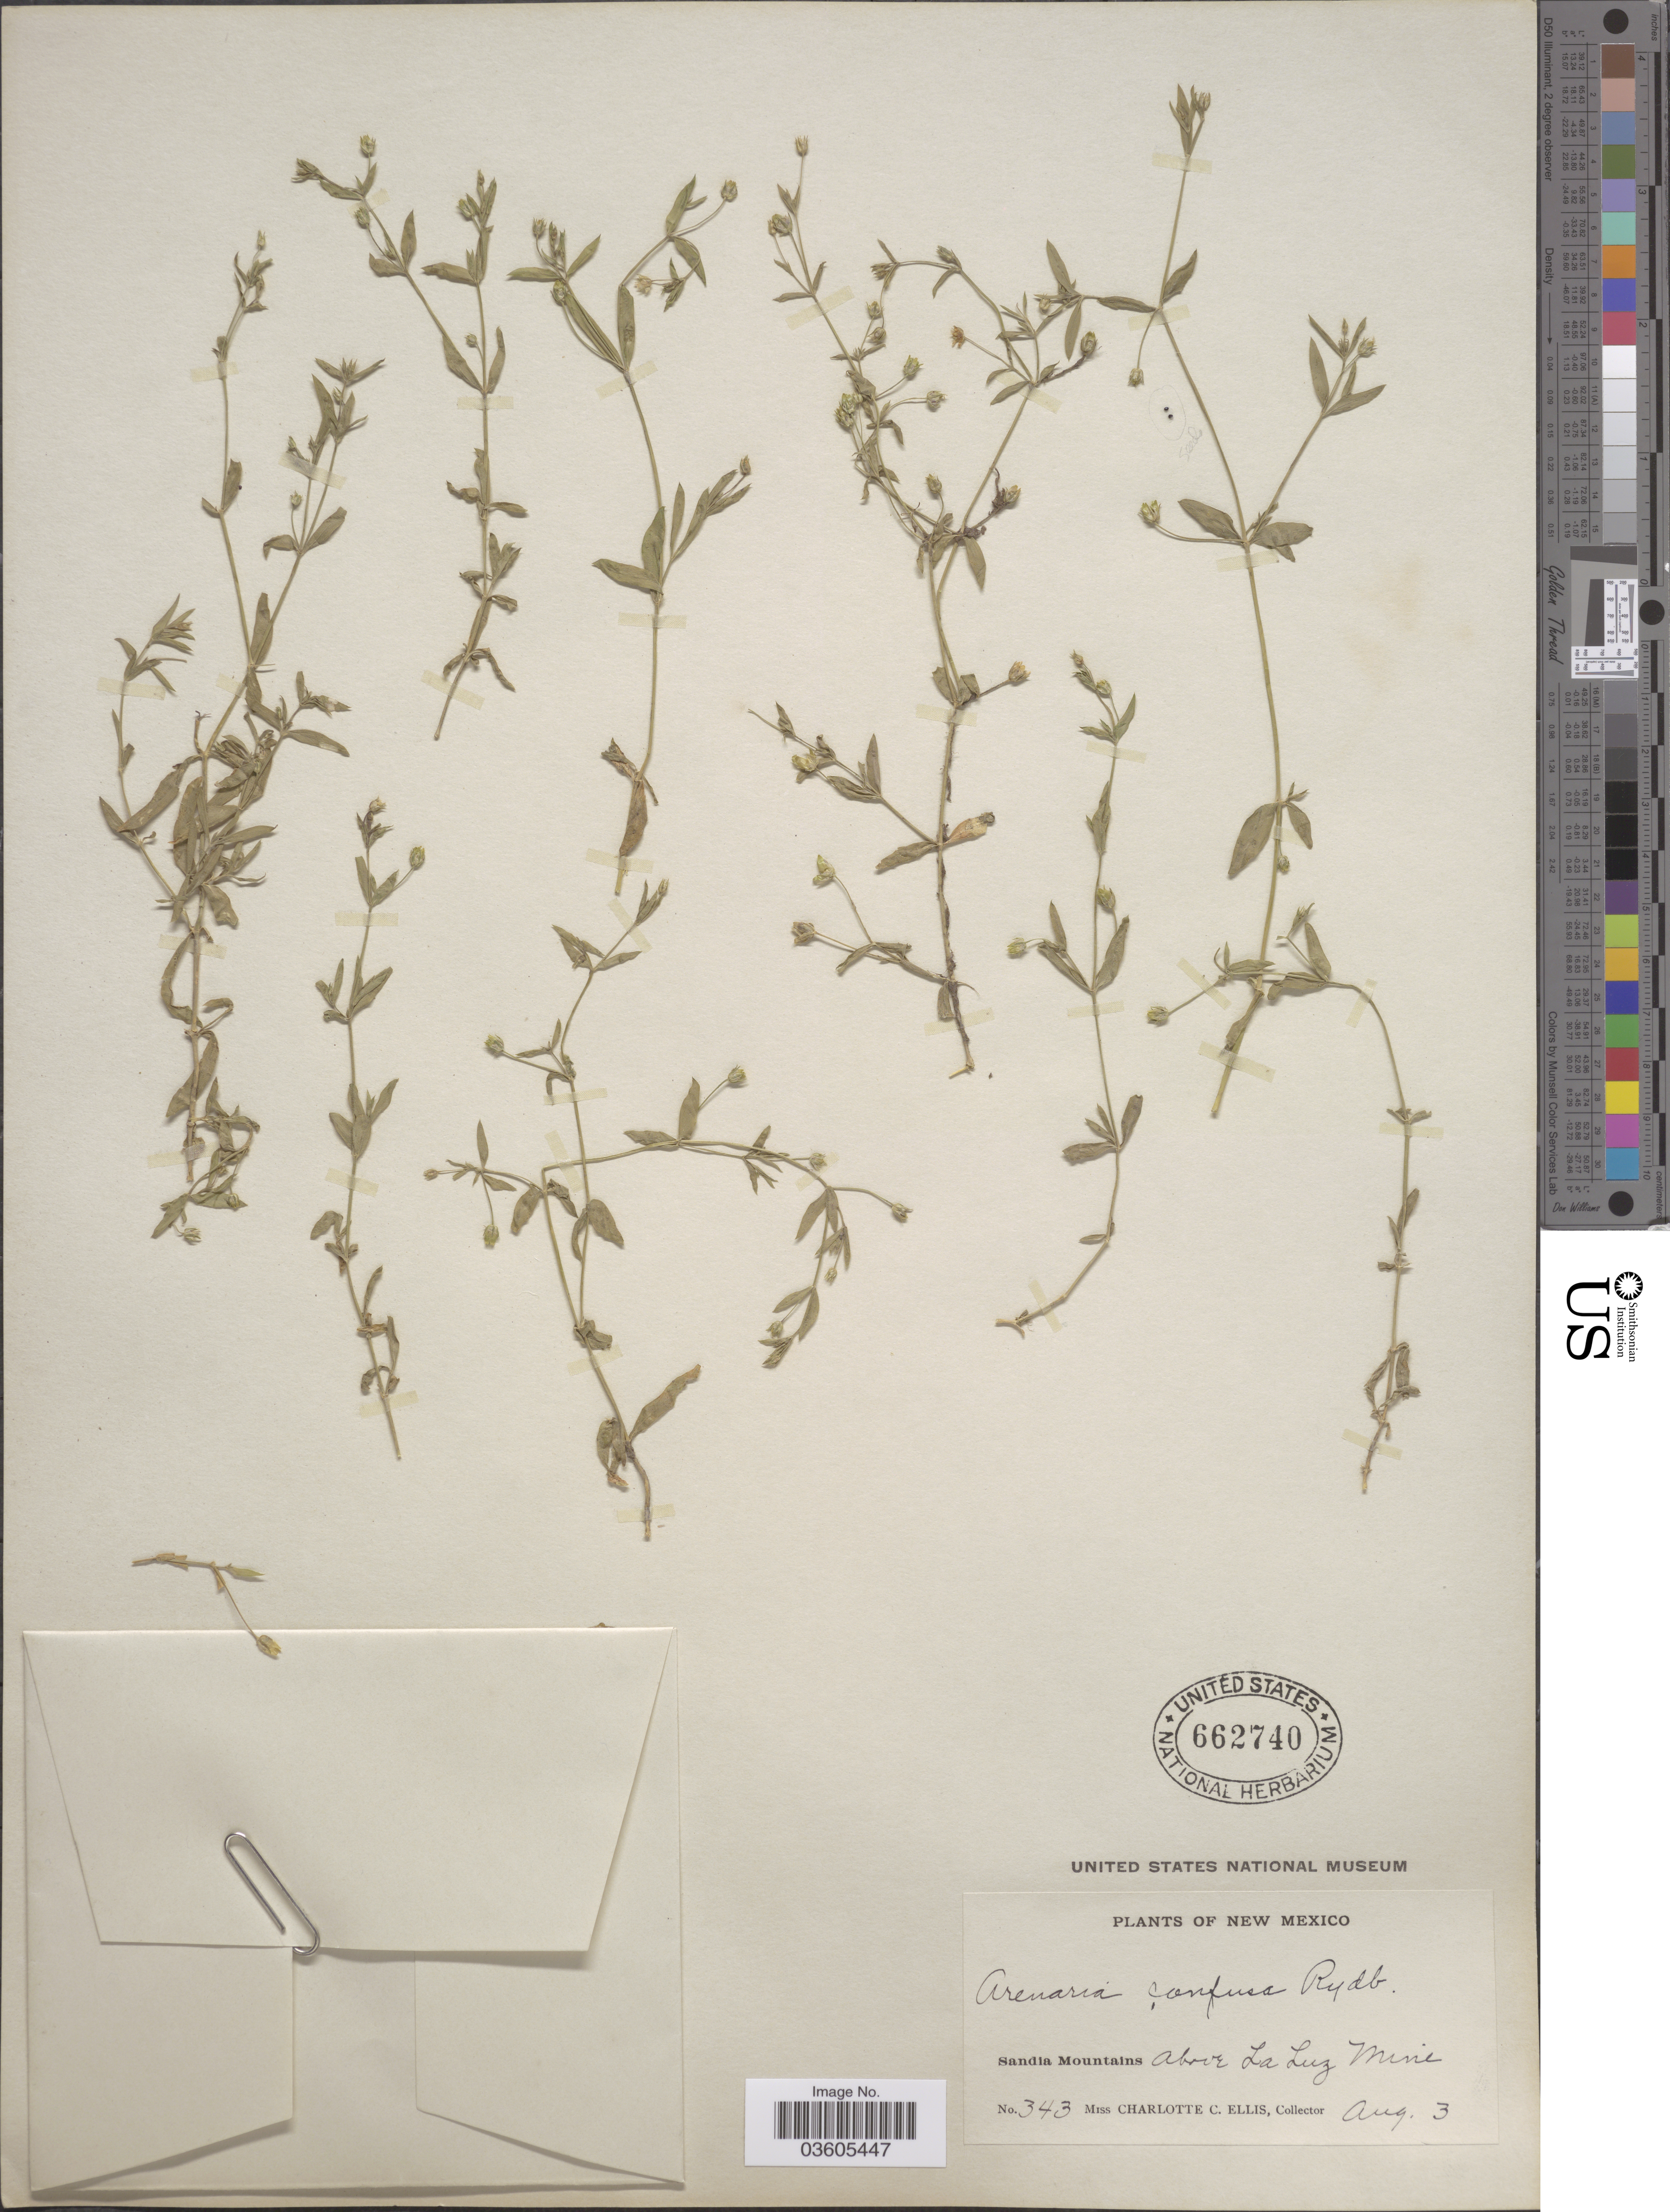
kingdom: Plantae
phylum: Tracheophyta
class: Magnoliopsida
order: Caryophyllales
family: Caryophyllaceae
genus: Arenaria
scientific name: Arenaria confusa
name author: Rydb.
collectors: C. C. Ellis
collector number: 343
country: United States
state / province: New Mexico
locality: Sandia Mountains. Above La Luz Mine.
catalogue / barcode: US 662740